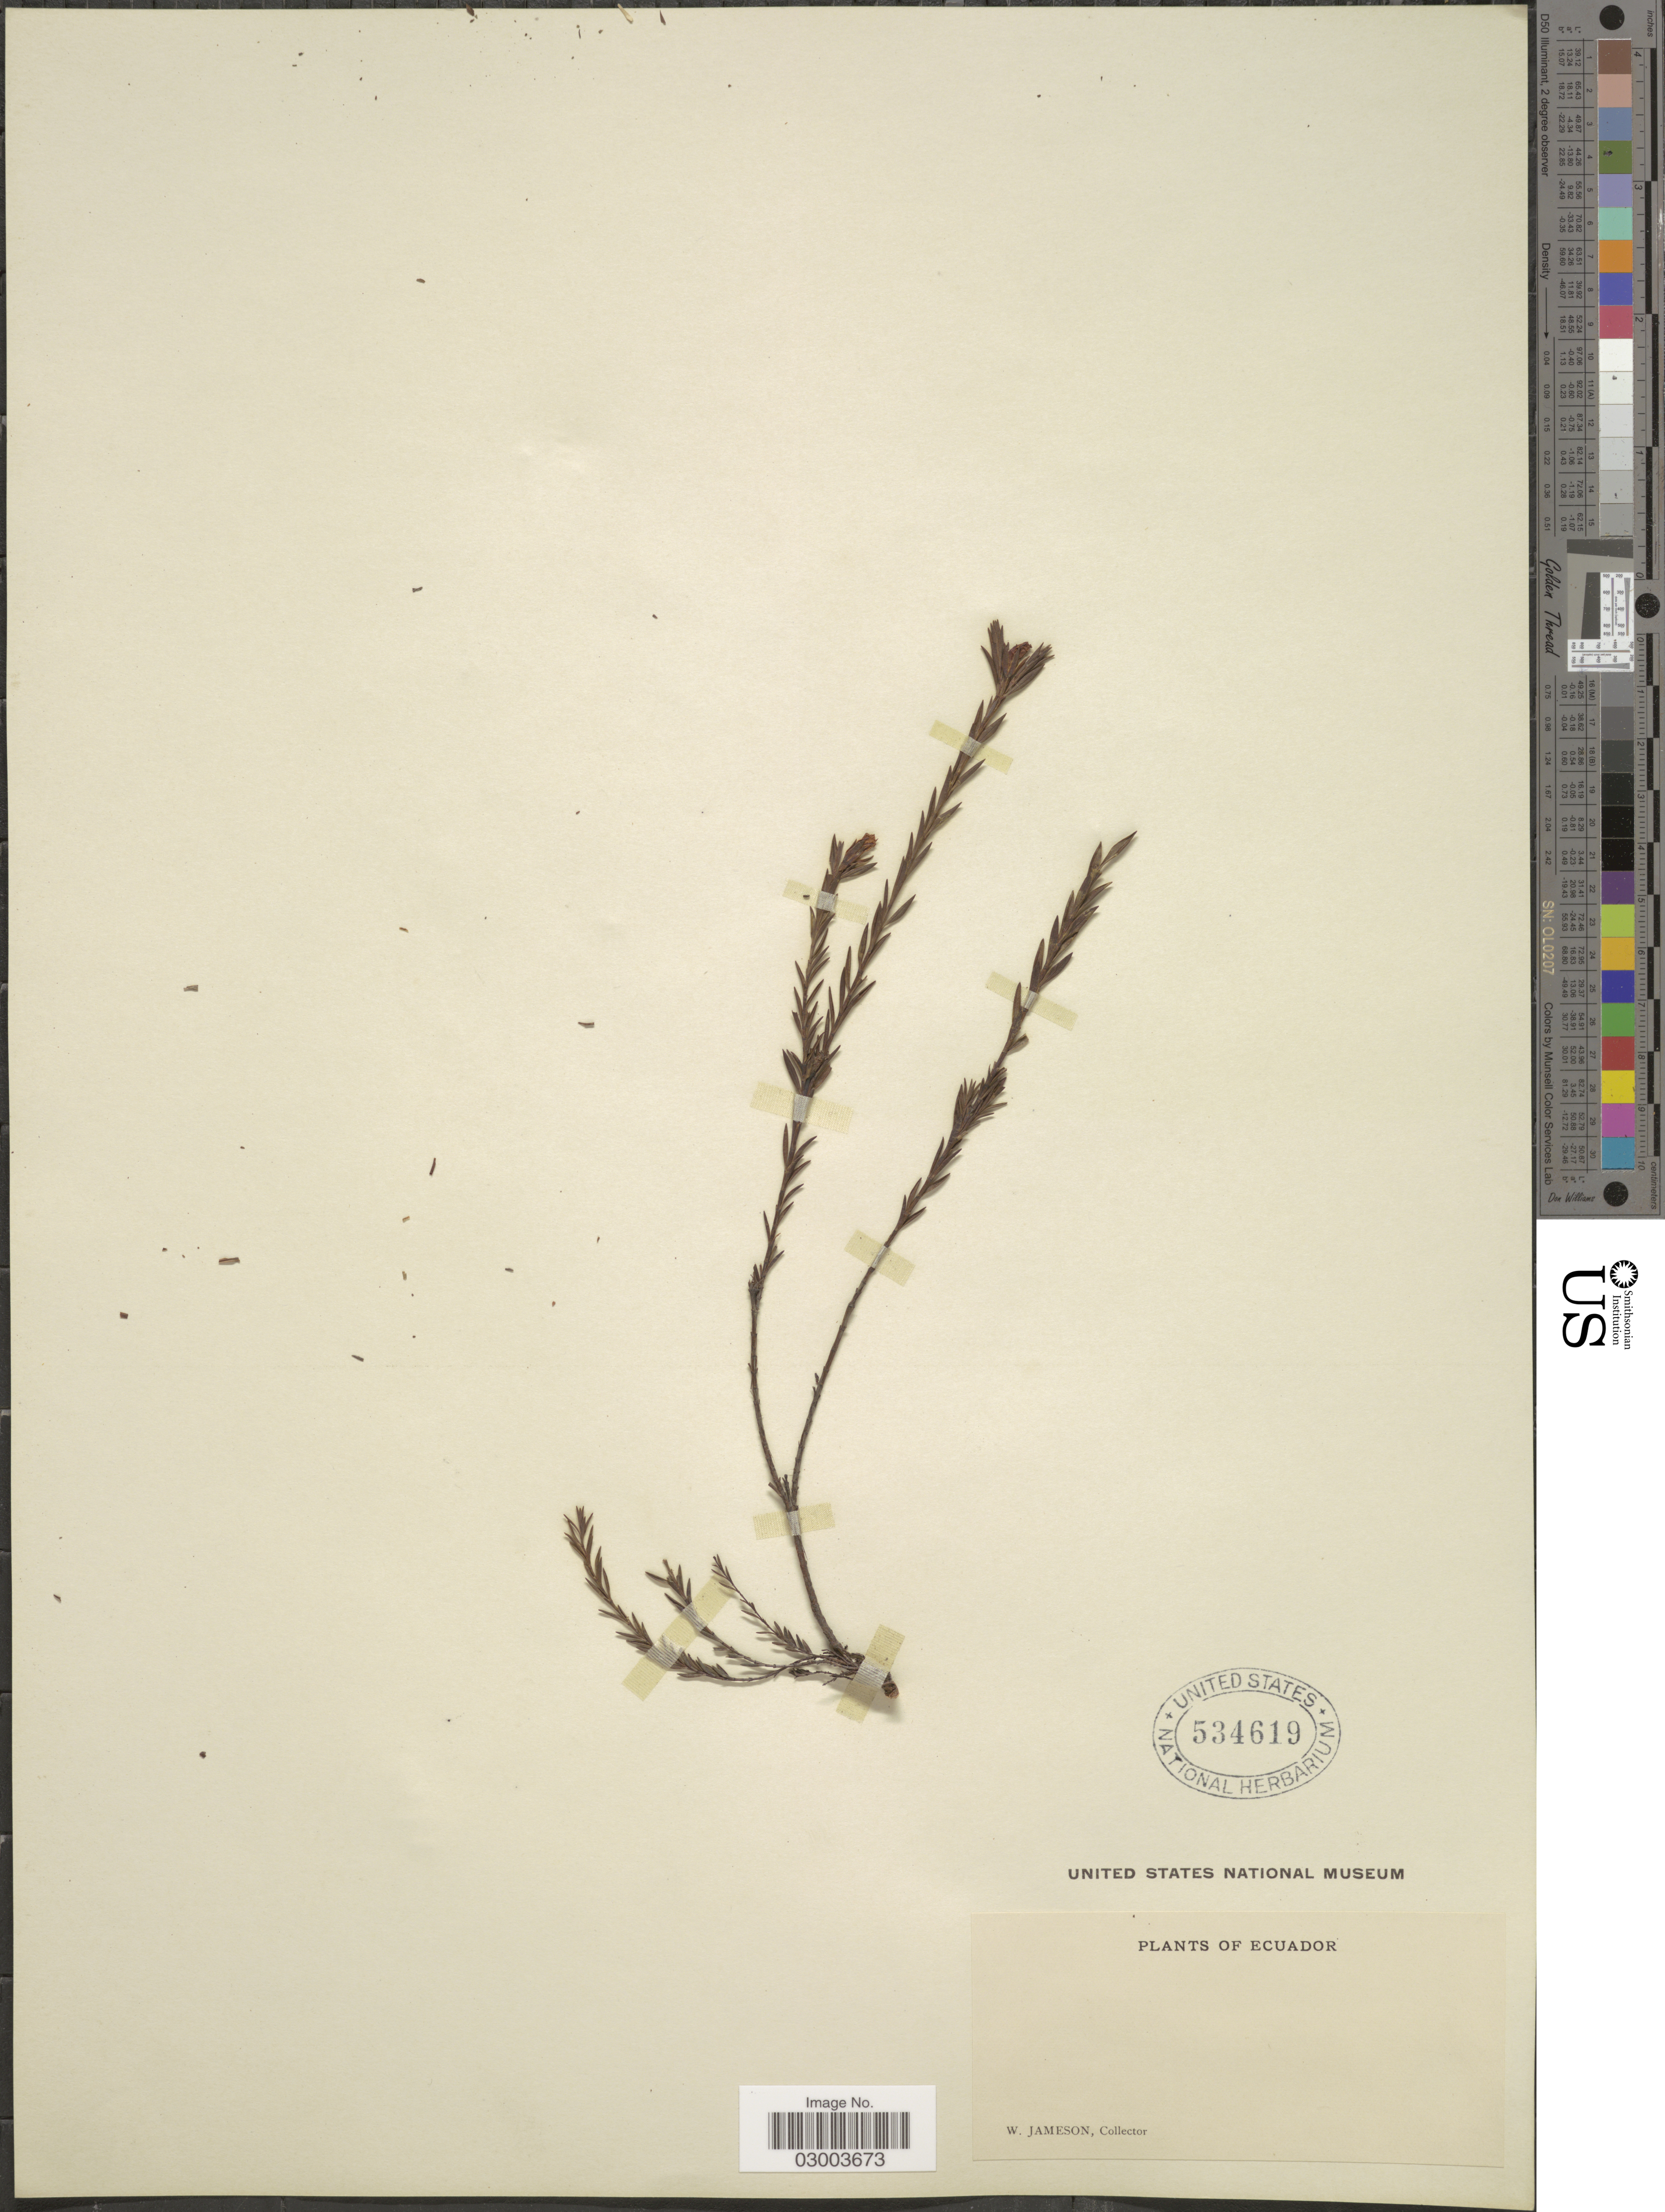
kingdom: Plantae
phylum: Tracheophyta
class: Magnoliopsida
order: Malpighiales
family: Hypericaceae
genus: Hypericum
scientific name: Hypericum decandrum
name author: Turcz.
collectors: W. Jameson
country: Ecuador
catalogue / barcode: US 534619